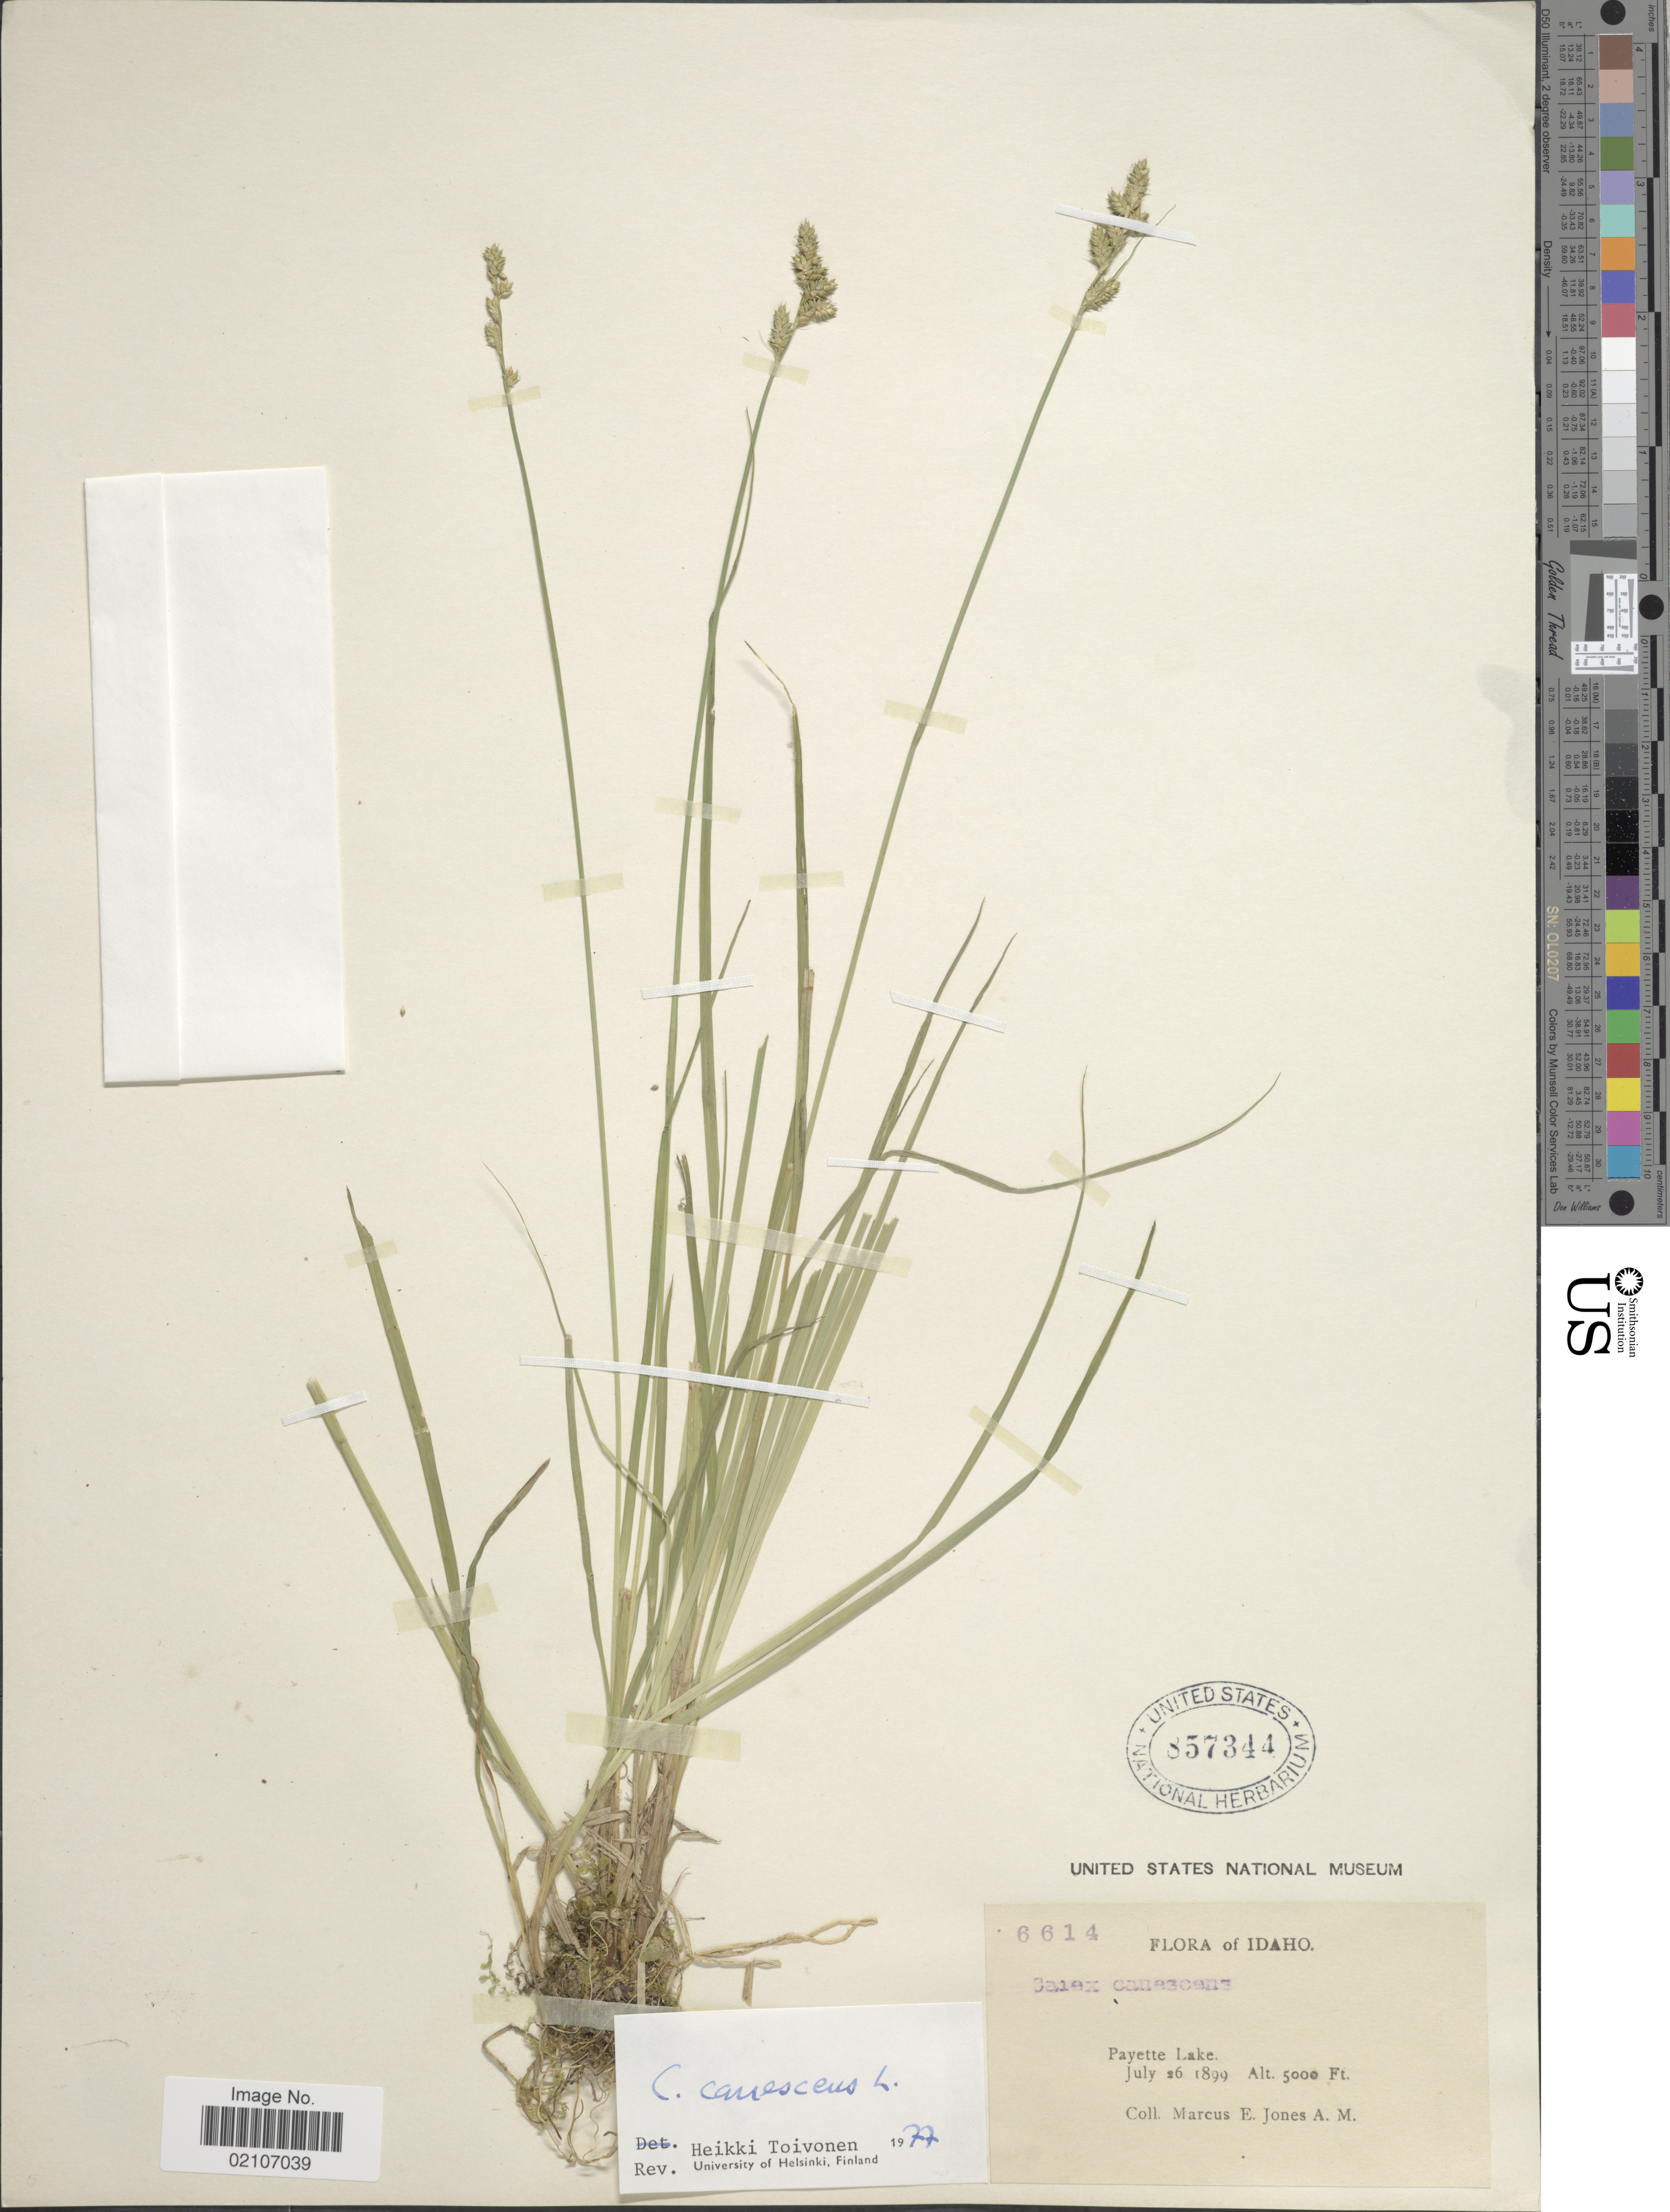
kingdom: Plantae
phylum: Tracheophyta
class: Liliopsida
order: Poales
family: Cyperaceae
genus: Carex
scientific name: Carex canescens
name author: L.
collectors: M. E. Jones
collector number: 6614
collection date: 1899-07-26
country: United States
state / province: Idaho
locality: Payette Lake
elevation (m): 1524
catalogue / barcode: US 857344